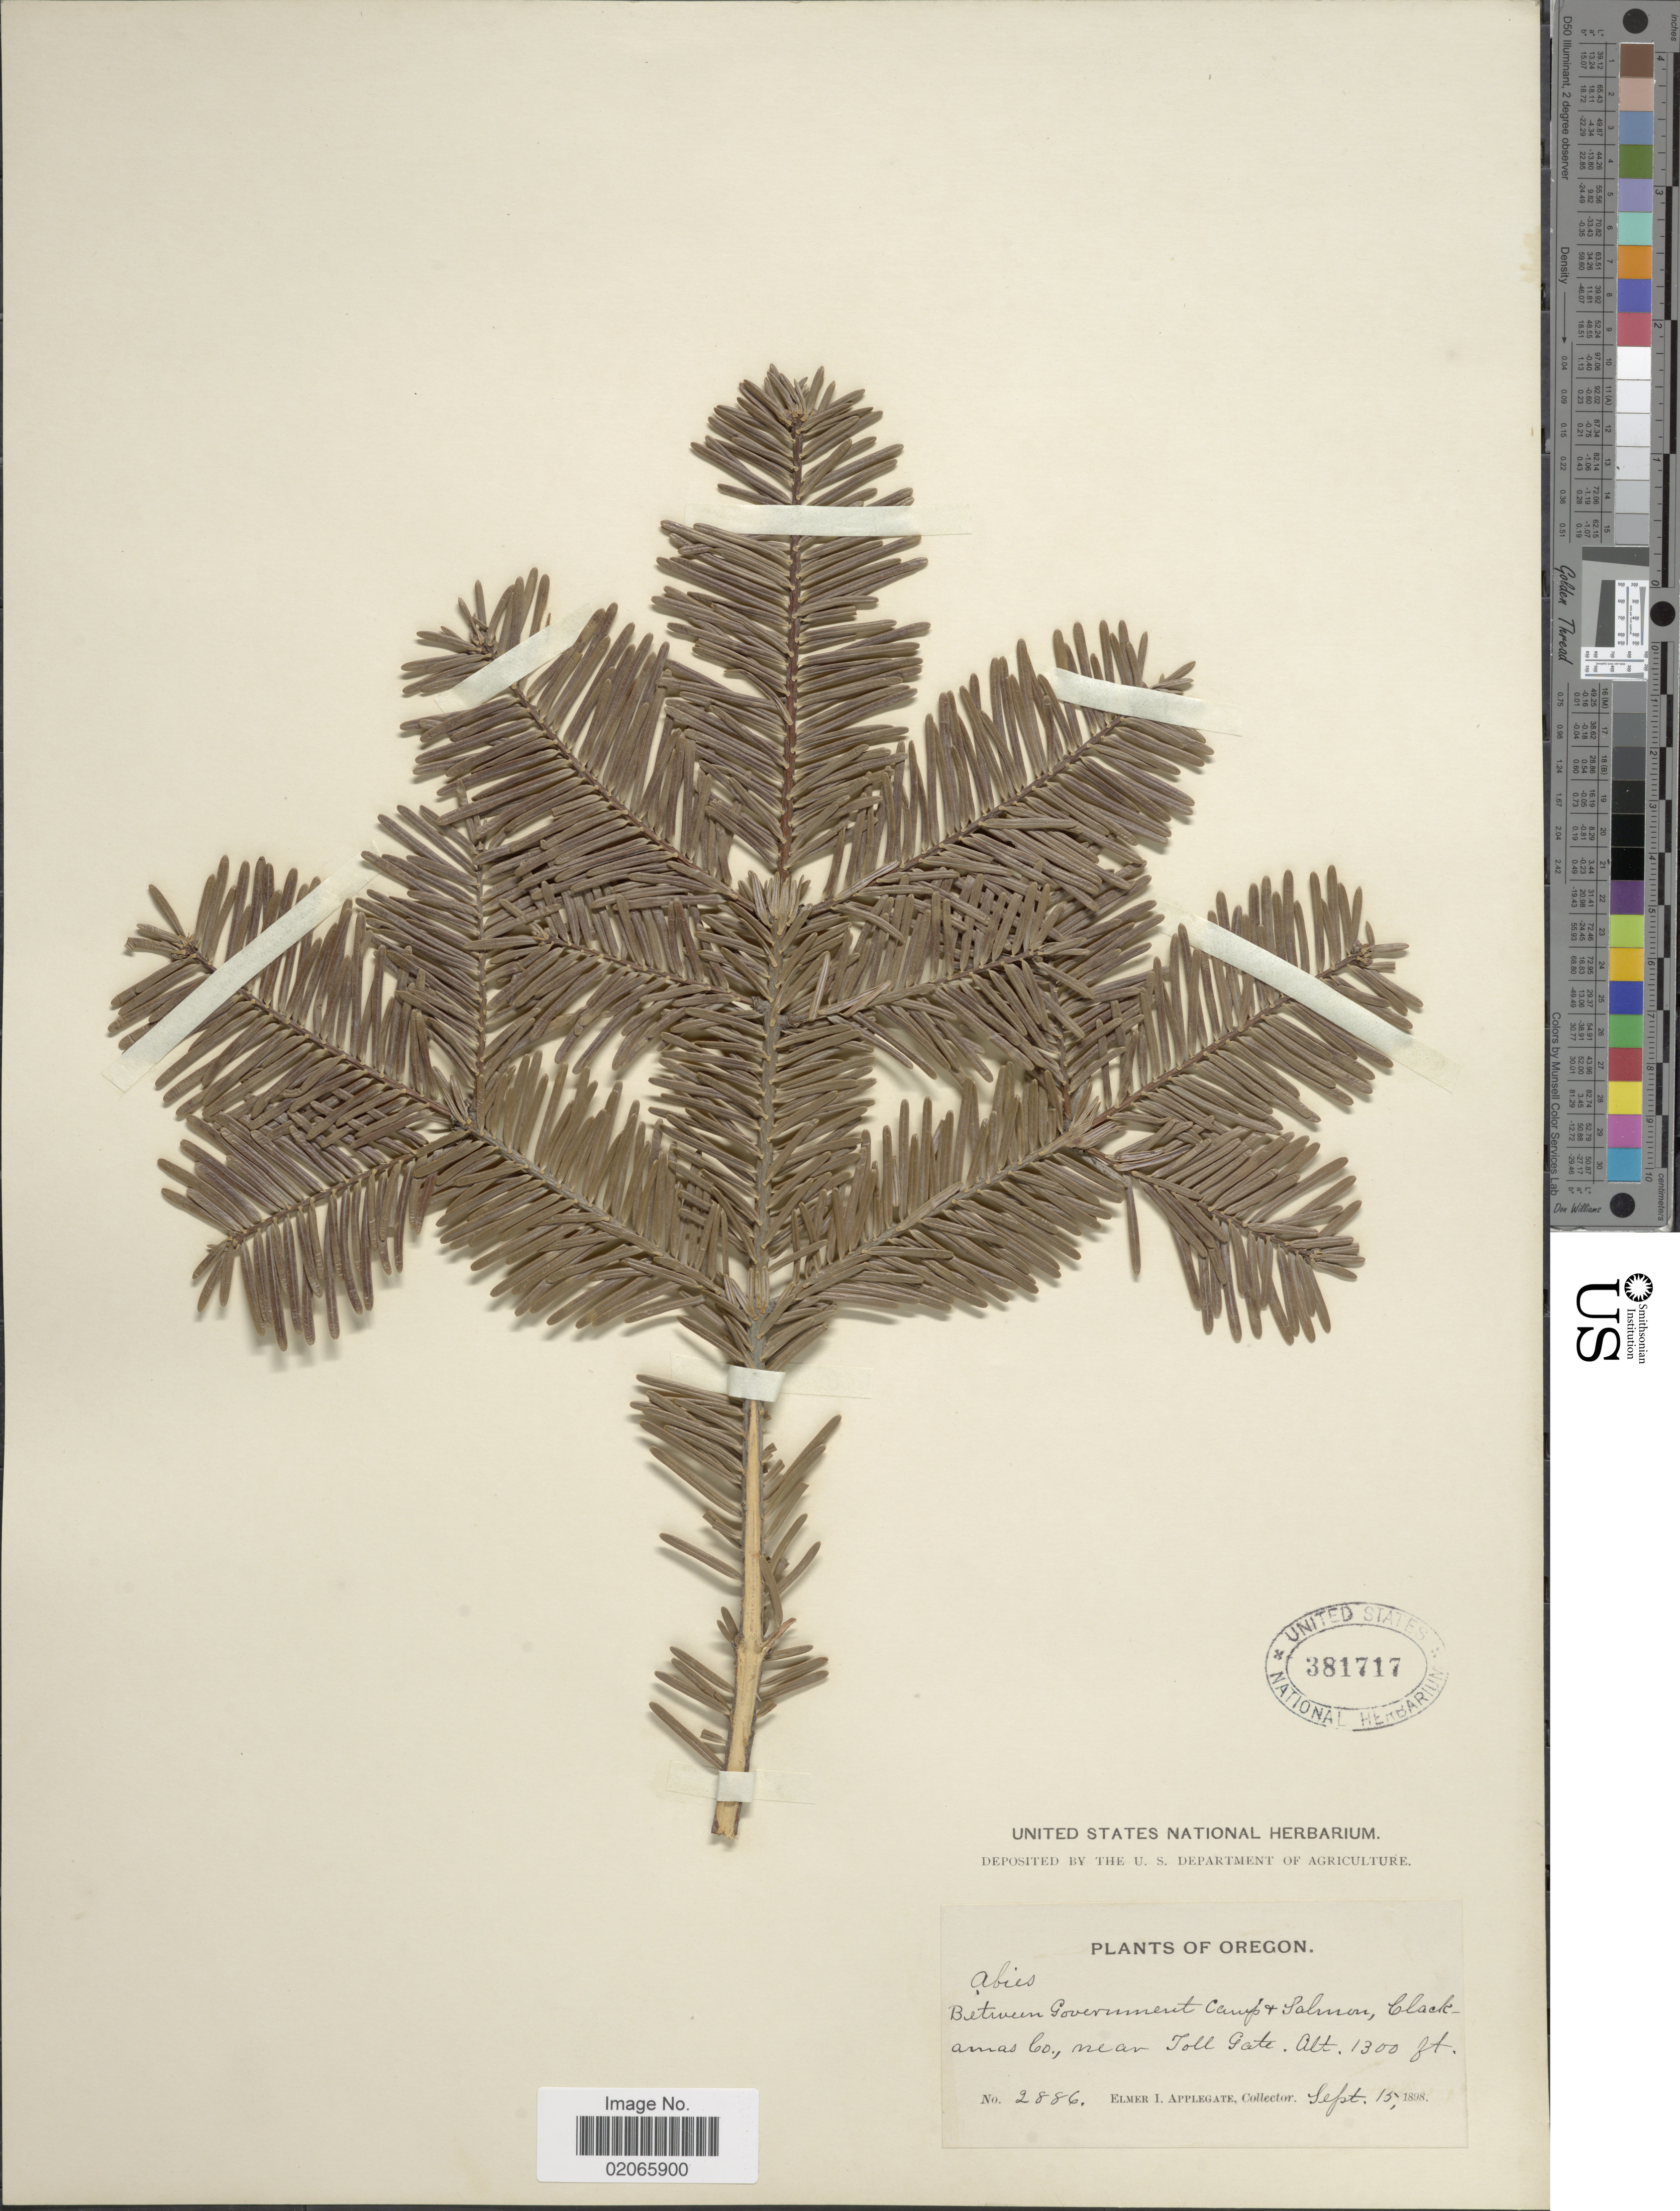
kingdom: Plantae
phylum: Tracheophyta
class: Pinopsida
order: Pinales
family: Pinaceae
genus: Abies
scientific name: Abies sp.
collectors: E. I. Applegate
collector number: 2886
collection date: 1898-09-15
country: United States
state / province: Oregon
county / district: Clackamas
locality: Between Government Camp + Salmon, Clackamas Co. Near Toll Gate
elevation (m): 396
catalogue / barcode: US 381717